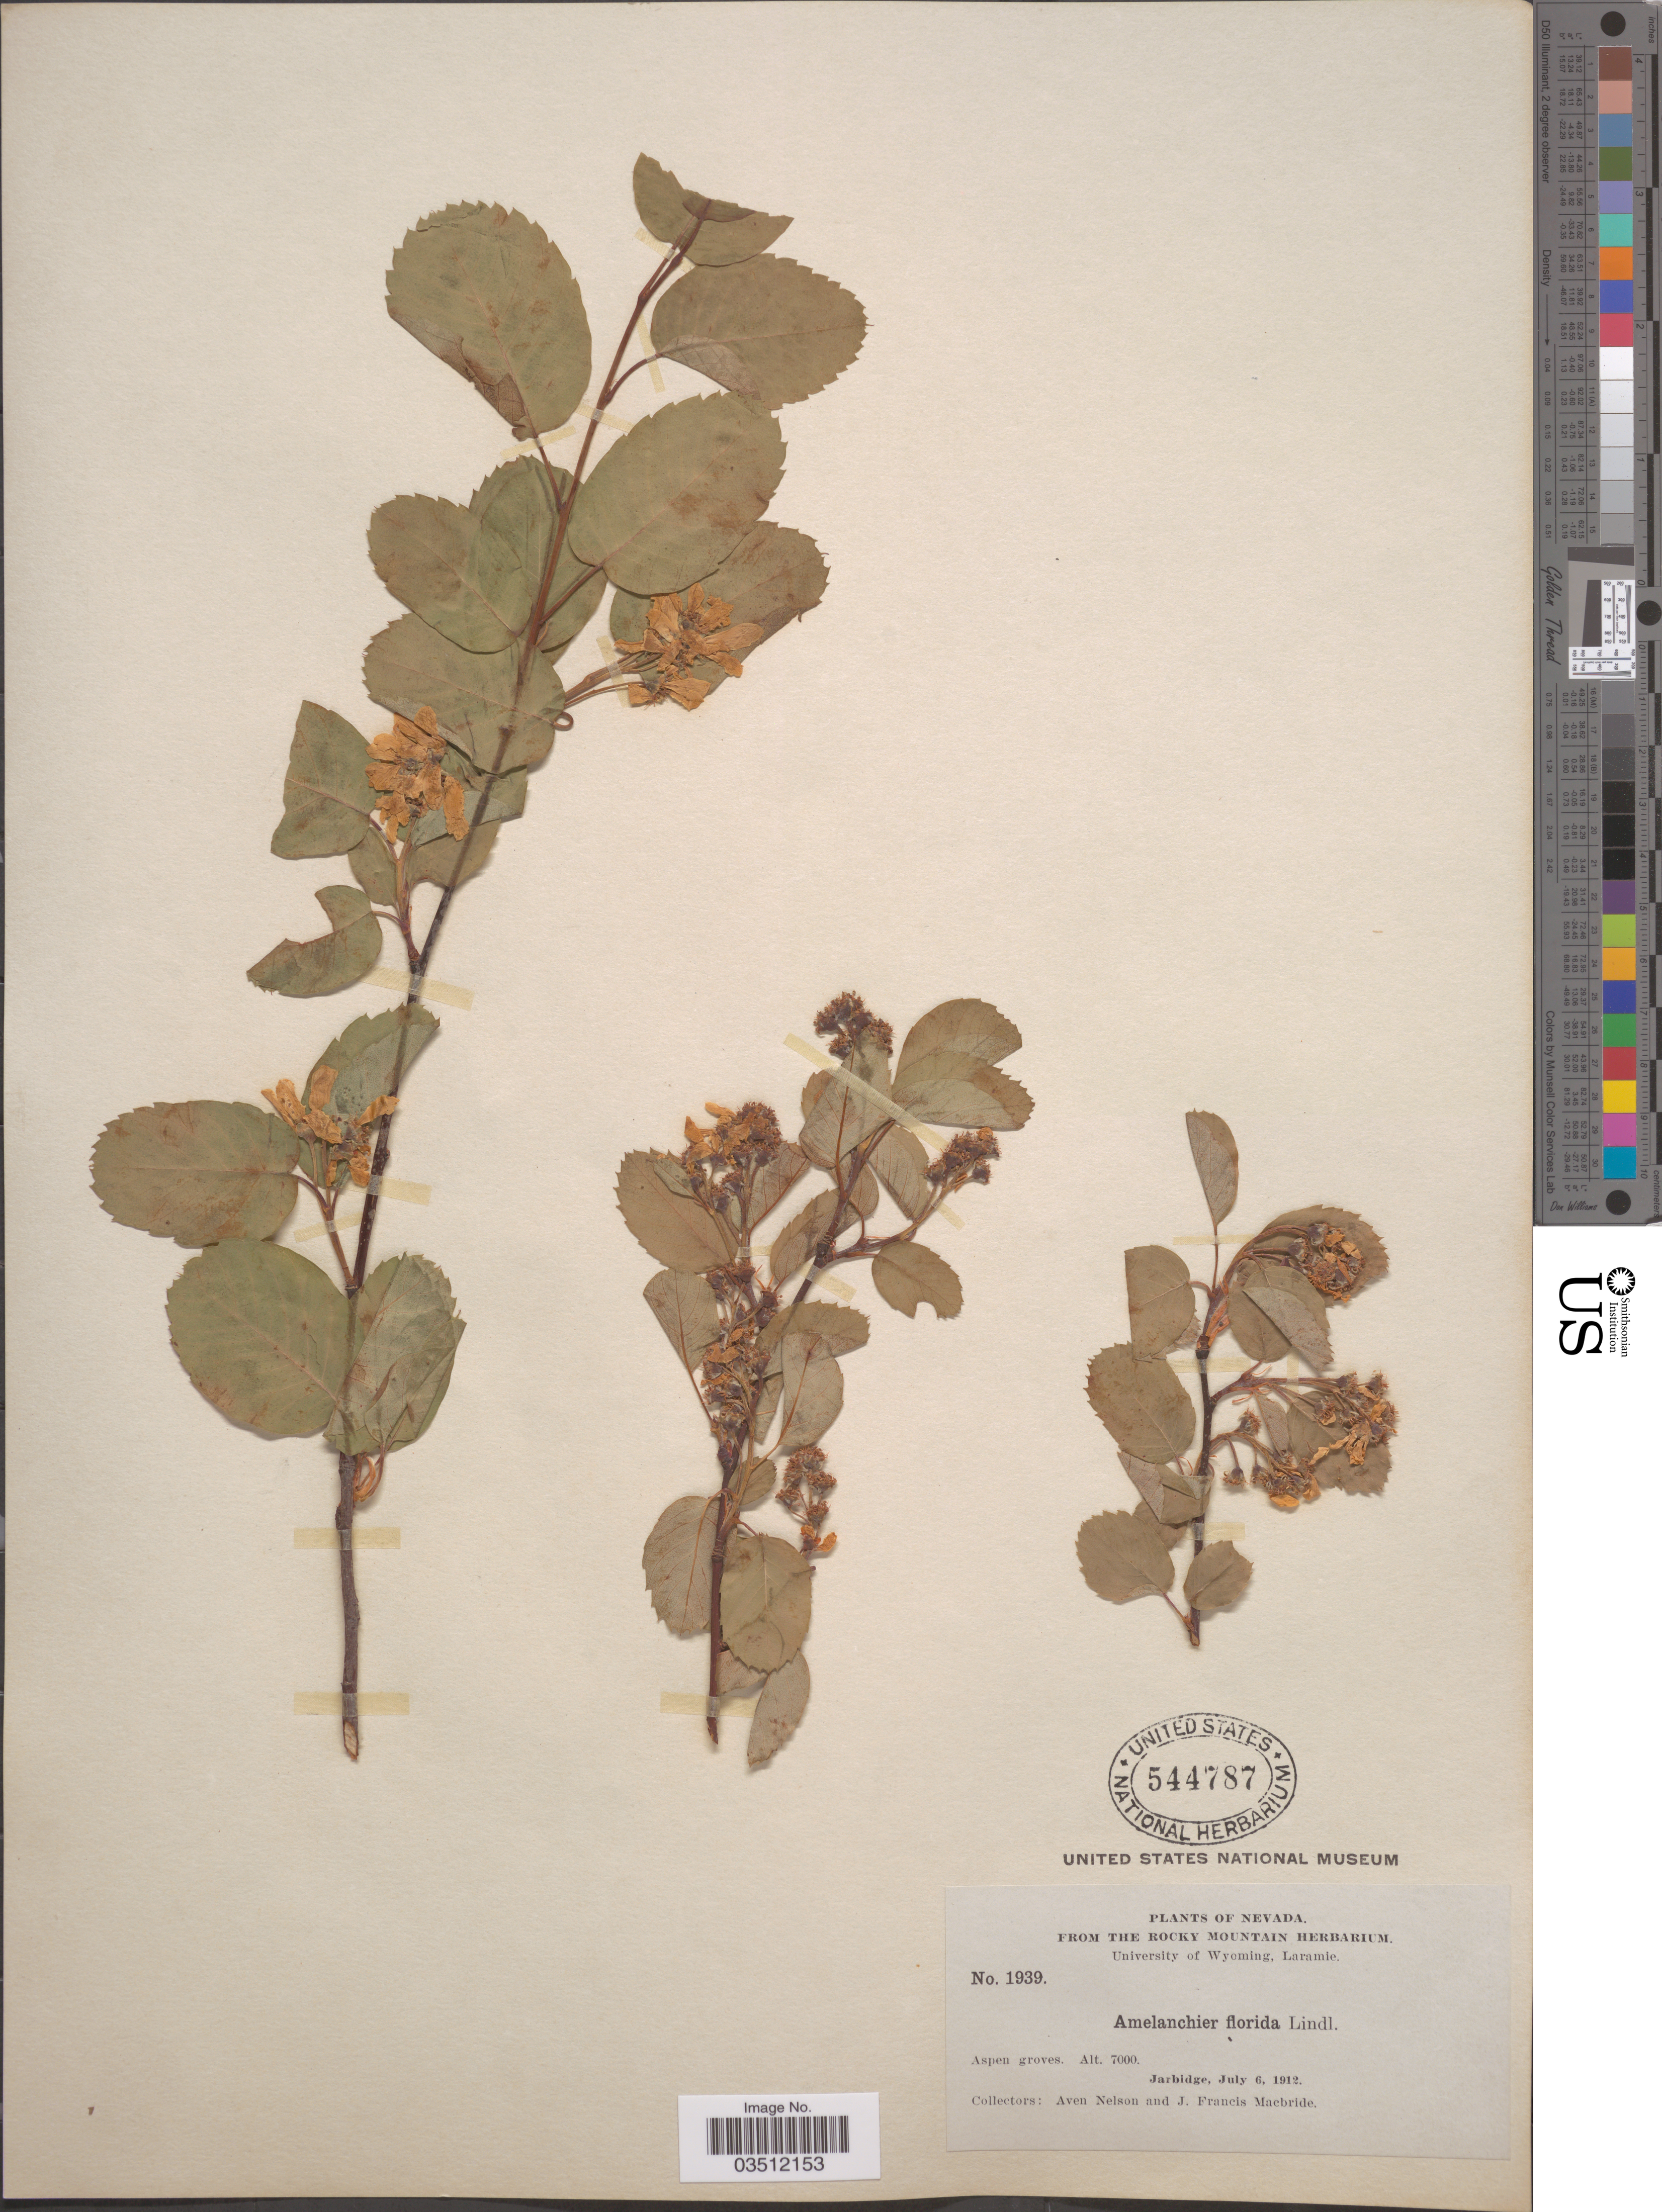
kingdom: Plantae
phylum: Tracheophyta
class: Magnoliopsida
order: Rosales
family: Rosaceae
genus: Amelanchier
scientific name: Amelanchier florida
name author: Lindl.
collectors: A. Nelson & J. F. Macbride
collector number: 1939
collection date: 1912-07-06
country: United States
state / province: Nevada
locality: Jarbidge.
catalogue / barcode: US 544787